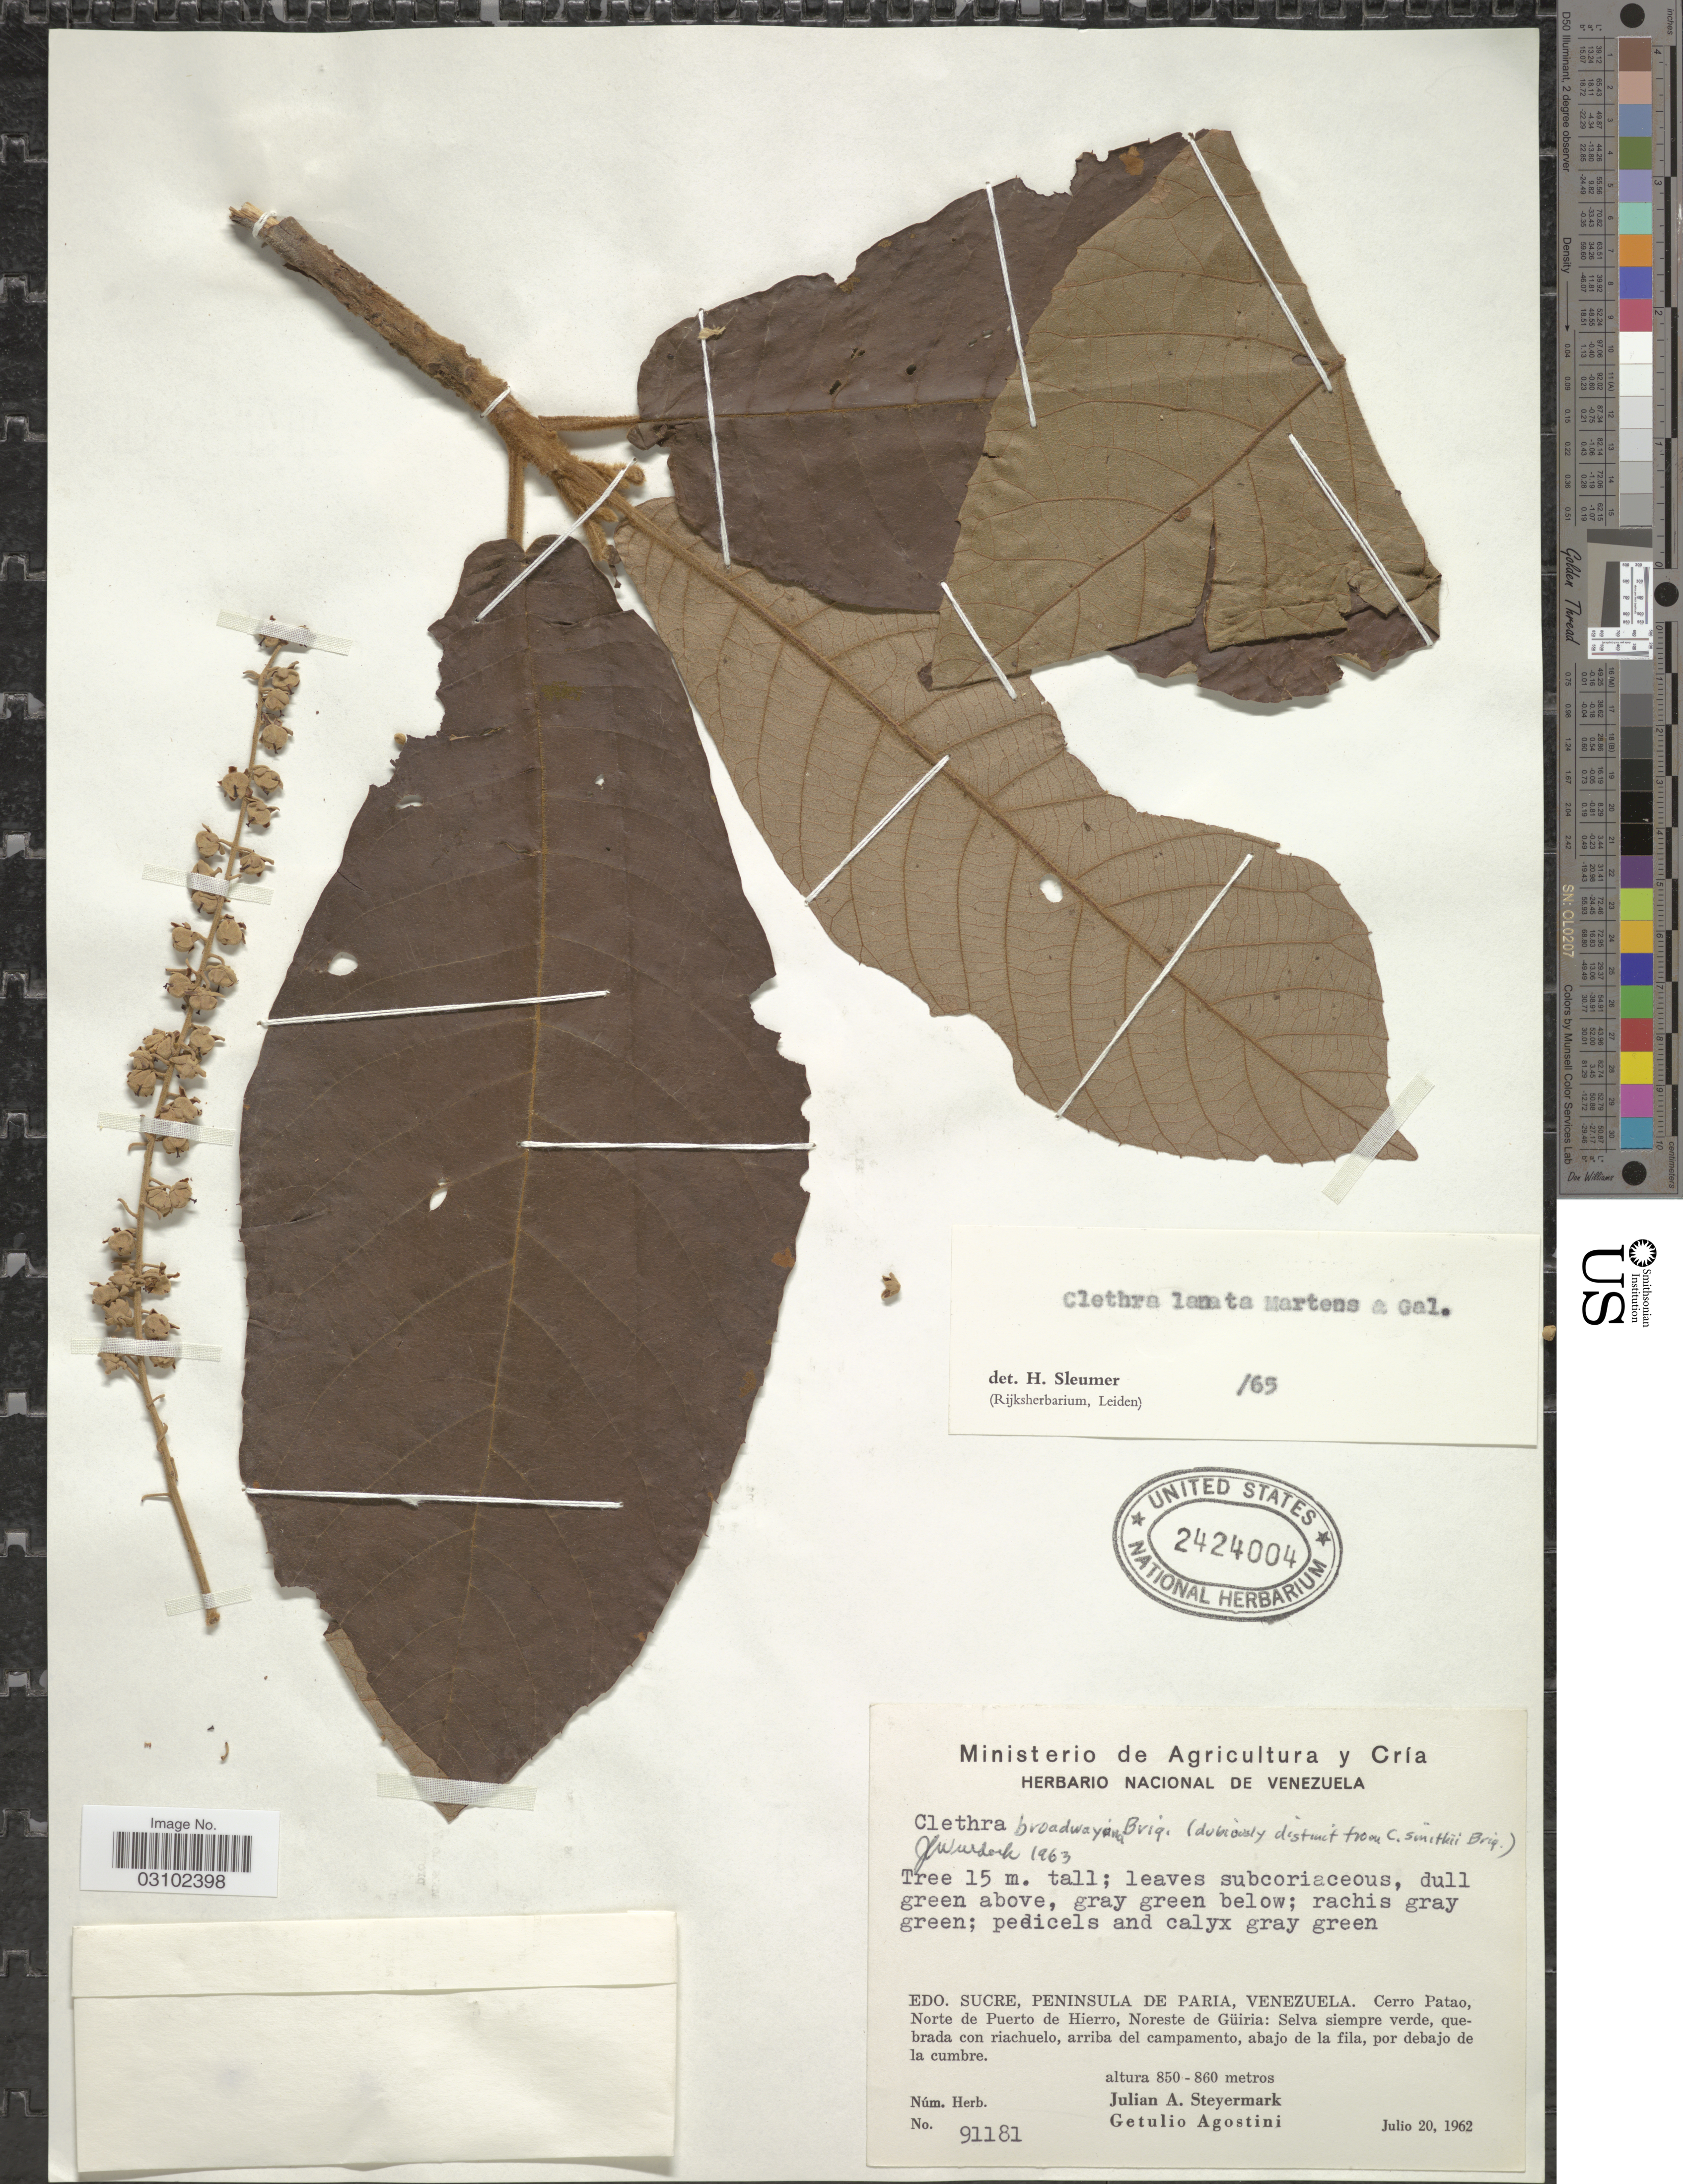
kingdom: Plantae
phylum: Tracheophyta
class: Magnoliopsida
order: Ericales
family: Clethraceae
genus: Clethra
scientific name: Clethra lanata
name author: M. Martens & Galeotti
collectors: J. Steyermark & G. Agostini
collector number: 91181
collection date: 1962-07-20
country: Venezuela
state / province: Sucre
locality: Peninsula de Paria. Cerro Patao, Norte de Puerto de Hierro, Noreste de Güiria: Selva siempre verde, quebrada con riachuelo, arriba del campamento, abajo de la fila, por debajo de la cumbre.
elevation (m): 850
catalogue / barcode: US 2424004